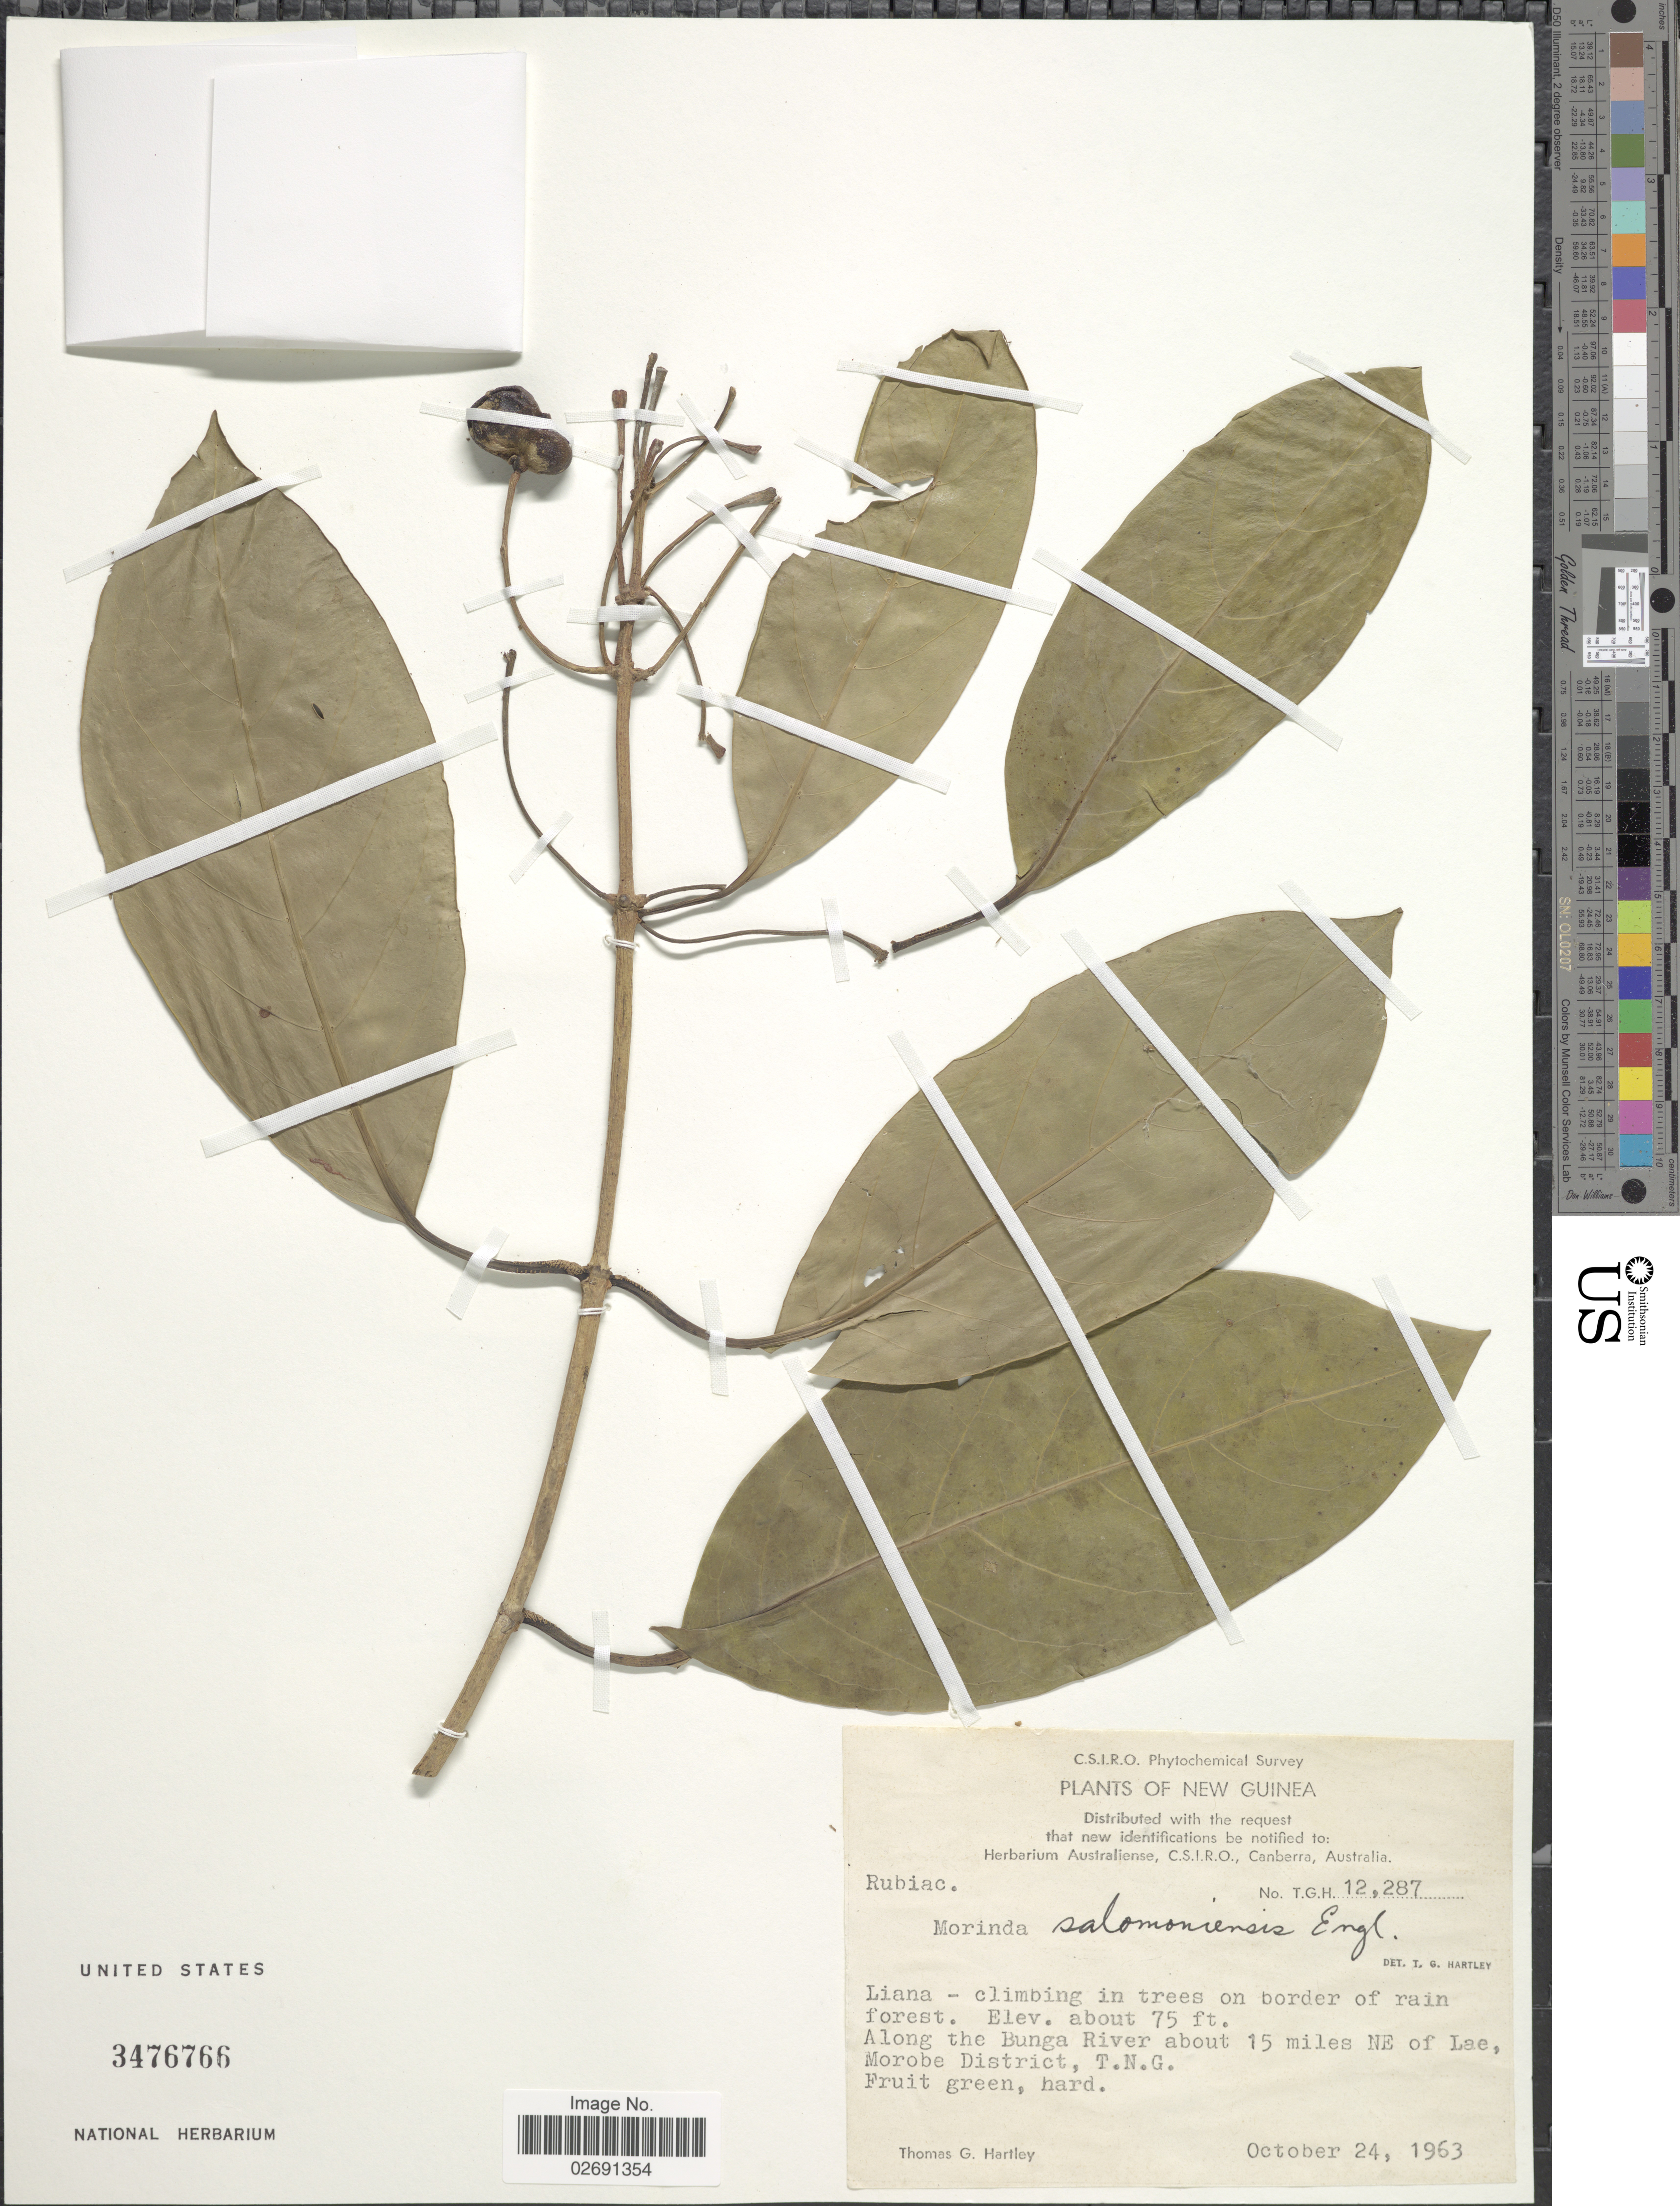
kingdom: Plantae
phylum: Tracheophyta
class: Magnoliopsida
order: Gentianales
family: Rubiaceae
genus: Coelospermum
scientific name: Coelospermum salomoniense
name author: (Engl.) J.T. Johanss.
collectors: T. G. Hartley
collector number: T.G.H.12287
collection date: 1963-10-24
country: Papua New Guinea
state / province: Morobe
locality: New Guinea, Liana, along the Bunga River about 15 miles NE of Lae, T.N.G.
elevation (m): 23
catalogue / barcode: US 3476766